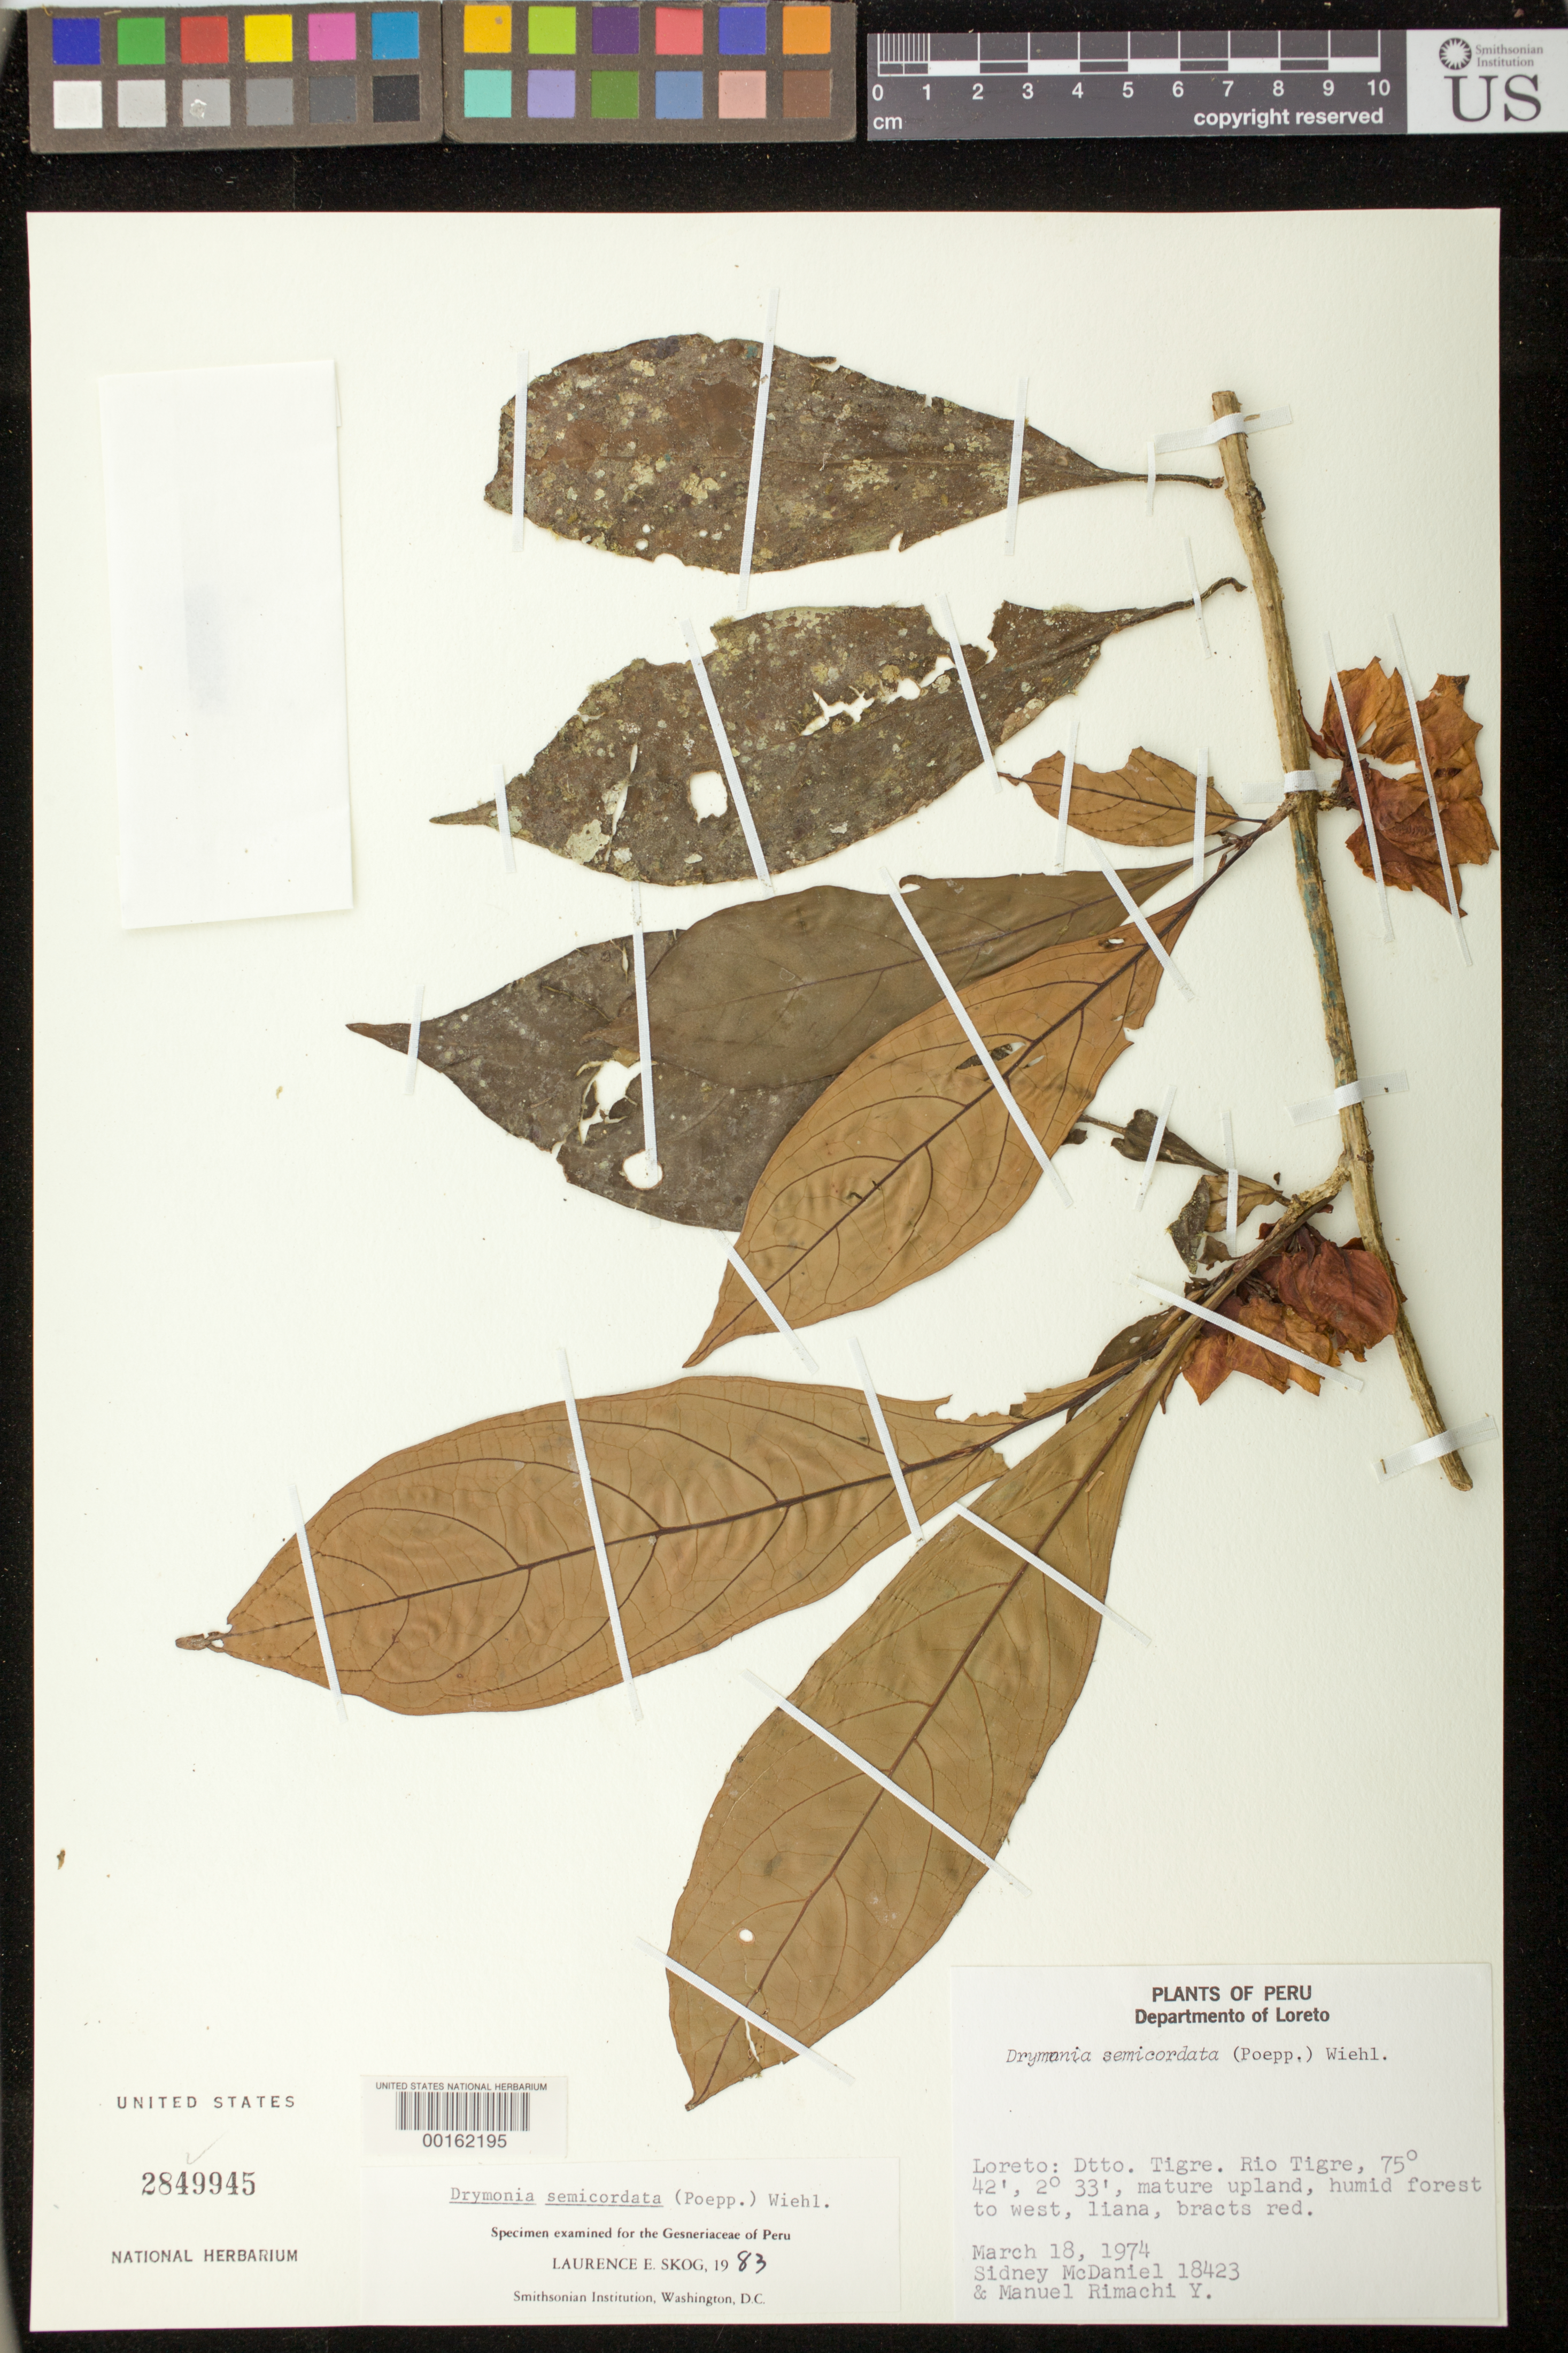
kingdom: Plantae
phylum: Tracheophyta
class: Magnoliopsida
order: Lamiales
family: Gesneriaceae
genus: Drymonia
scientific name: Drymonia semicordata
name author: (Poepp.) Wiehler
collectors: S. McDaniel & M. Rimachi Y.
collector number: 18423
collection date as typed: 18 Mar 1974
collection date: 1974-03-18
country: Peru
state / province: Loreto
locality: Prov. Loreto; Dist. Tigre, Rio Tigre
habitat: Mature upland, humid forest to west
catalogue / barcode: US 2849945